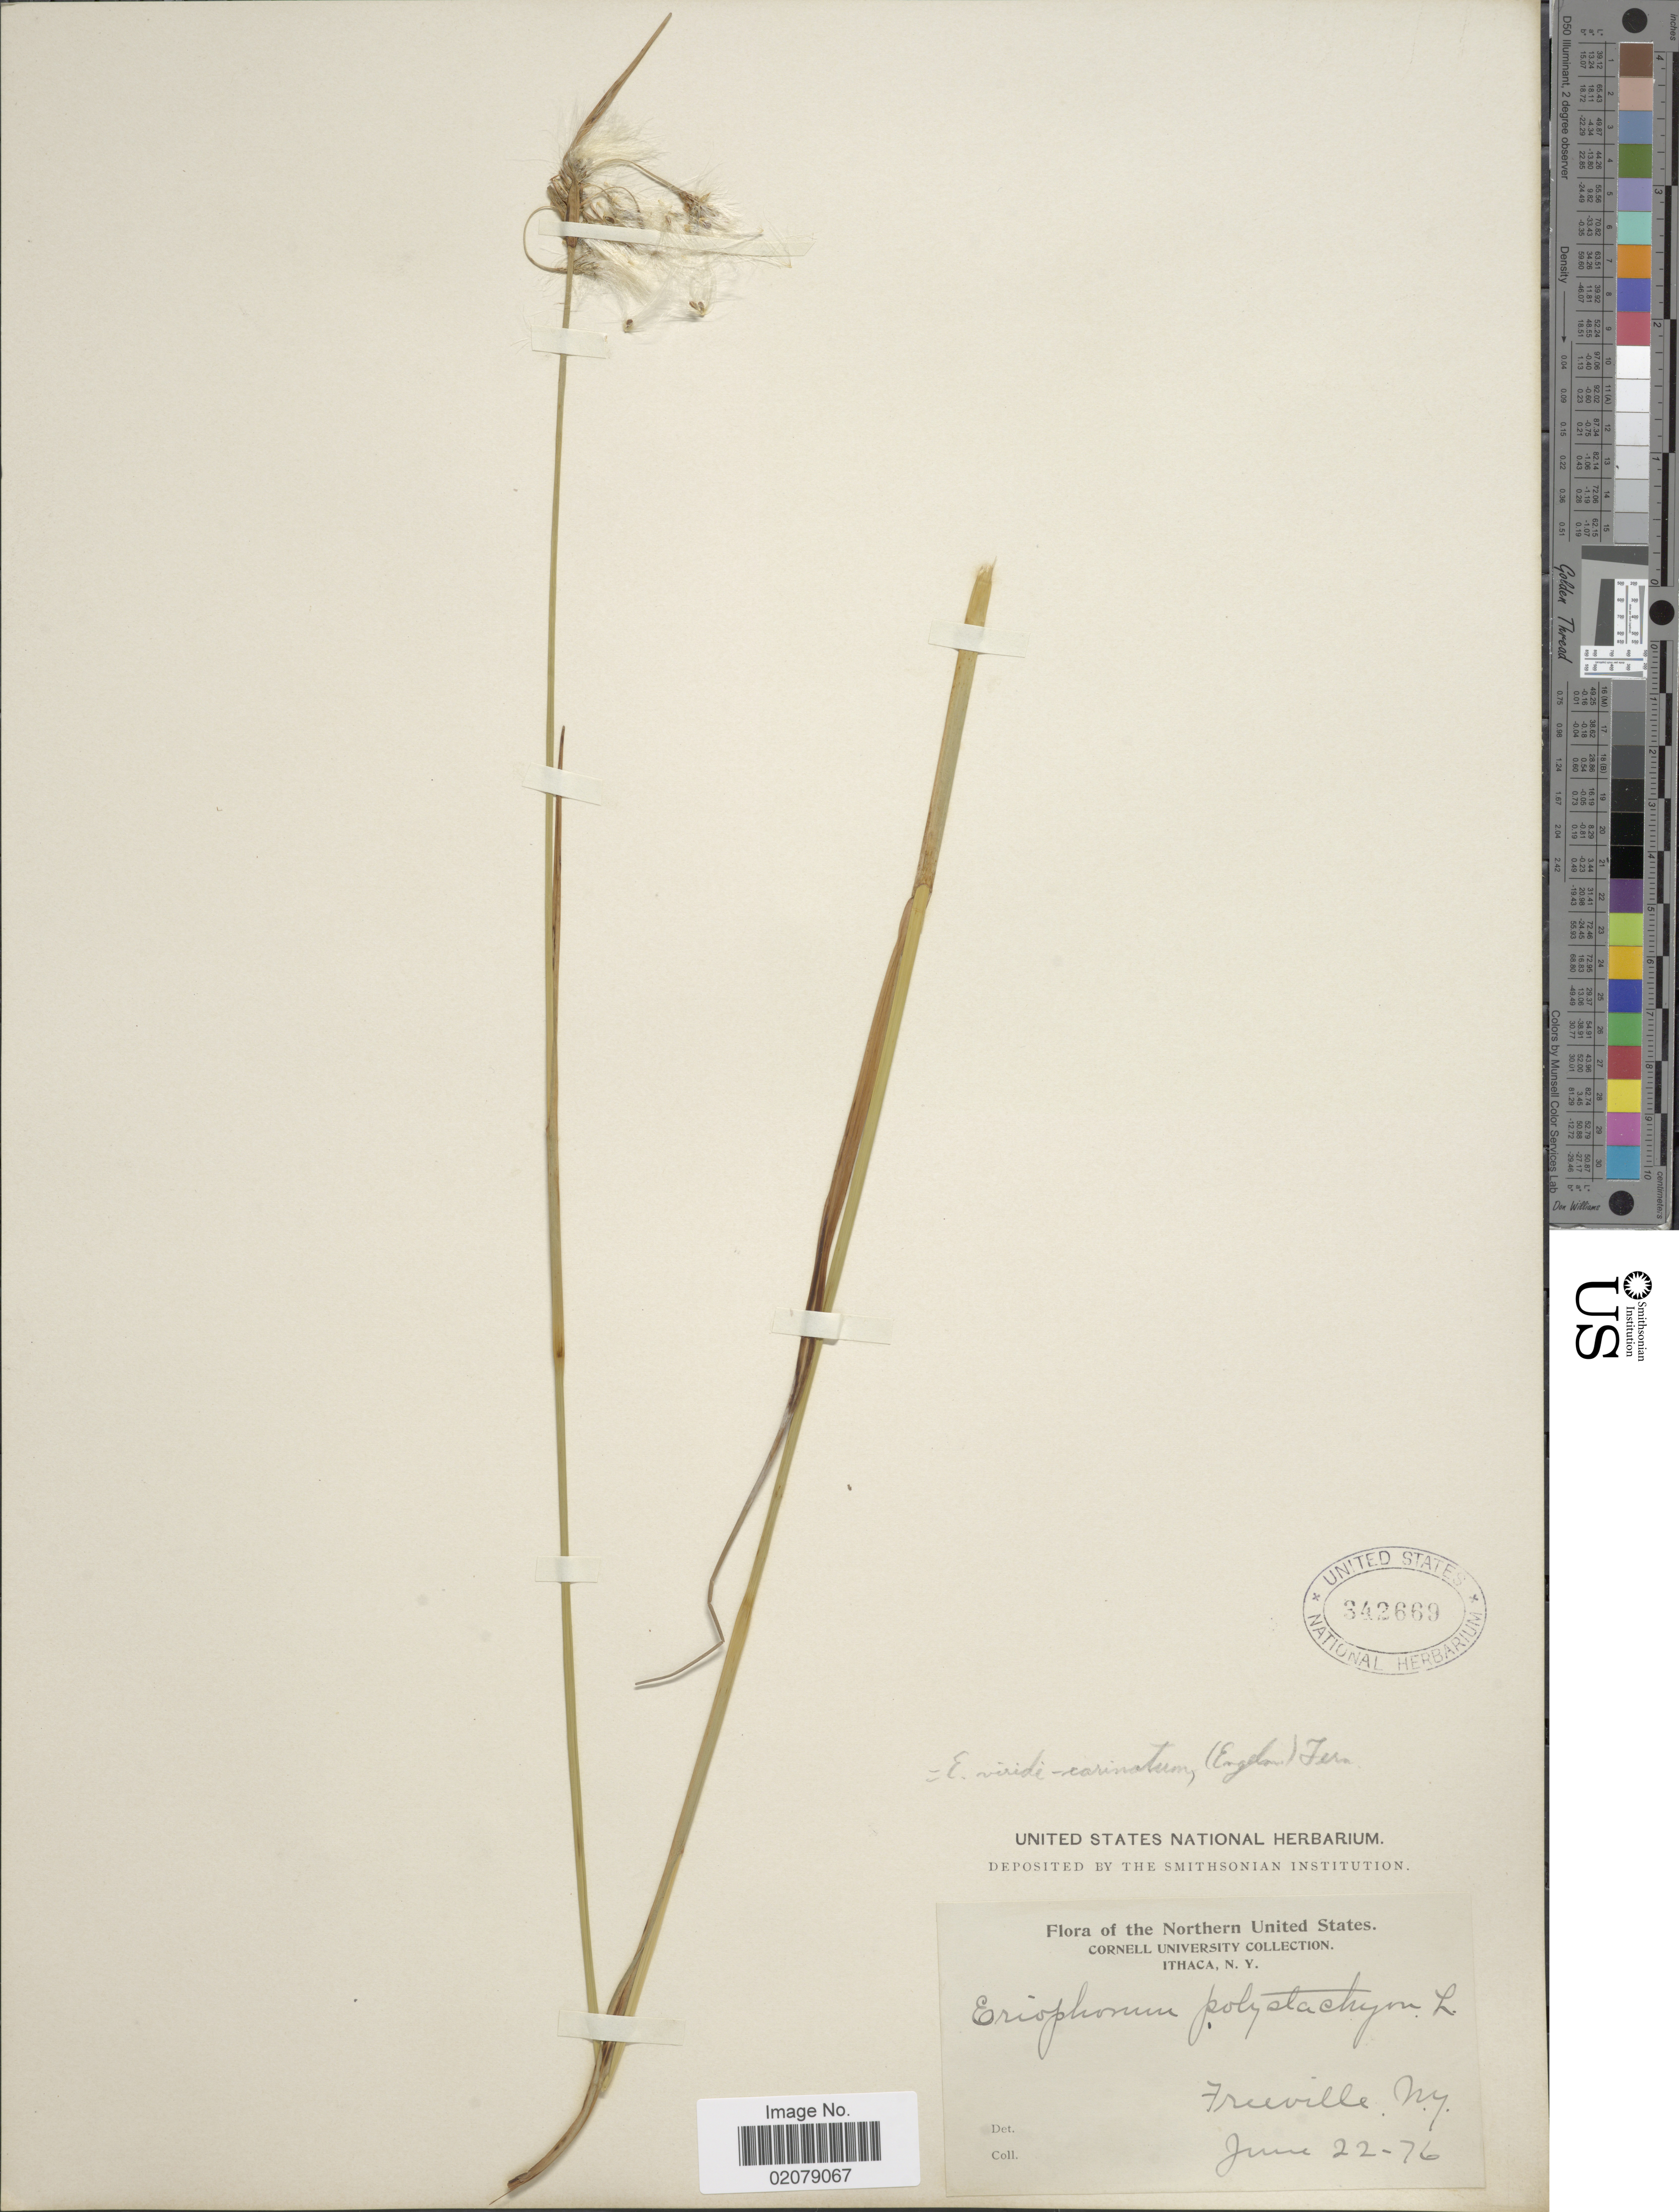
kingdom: Plantae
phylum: Tracheophyta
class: Liliopsida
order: Poales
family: Cyperaceae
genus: Eriophorum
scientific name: Eriophorum viridicarinatum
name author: (Englem.) Fernald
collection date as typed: Transcribed d/m/y: 22/6/76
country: United States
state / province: New York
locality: The Northern United States, Ithaca, N.Y., Freeville , NY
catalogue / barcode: US 342669